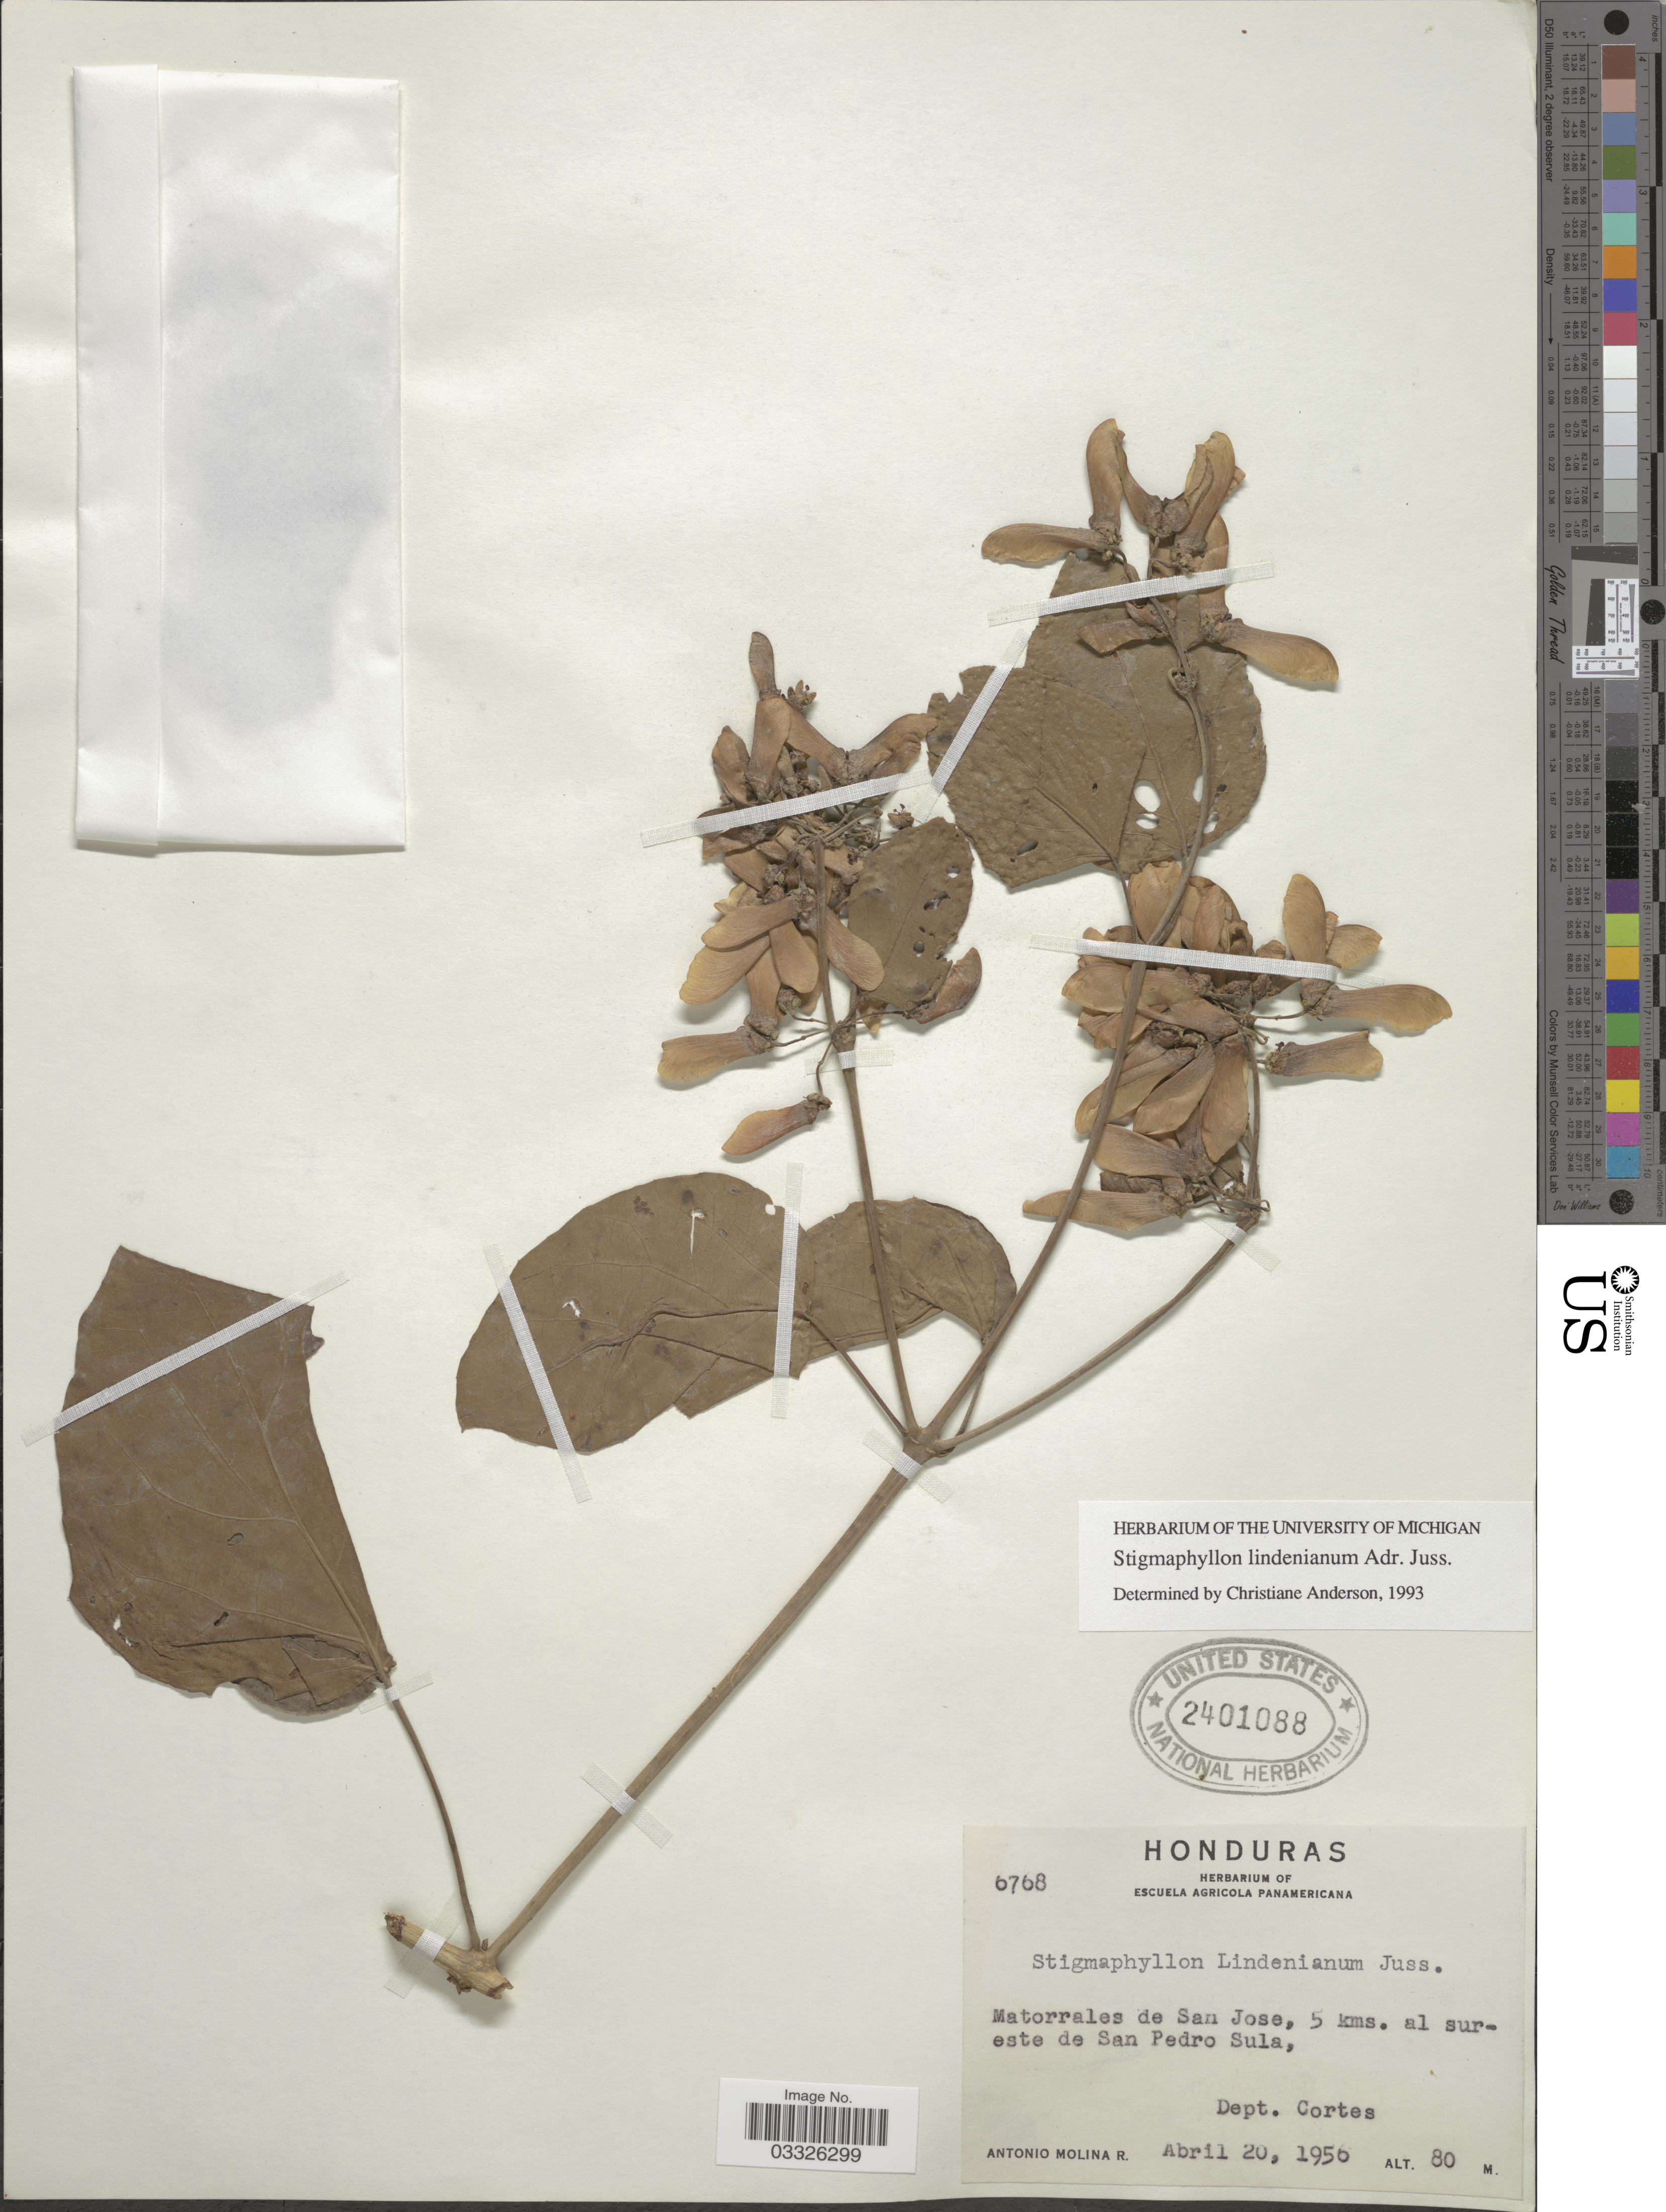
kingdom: Plantae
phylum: Tracheophyta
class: Magnoliopsida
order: Malpighiales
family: Malpighiaceae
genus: Stigmaphyllon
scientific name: Stigmaphyllon lindenianum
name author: A. Juss.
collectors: A. Molina R.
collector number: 6768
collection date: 1956-04-20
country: Honduras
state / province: Cortés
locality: Matorrales de San Jose, 5 kms. al sureste de San Pedro Sula, Dept. Cortes.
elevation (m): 80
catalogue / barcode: US 2401088